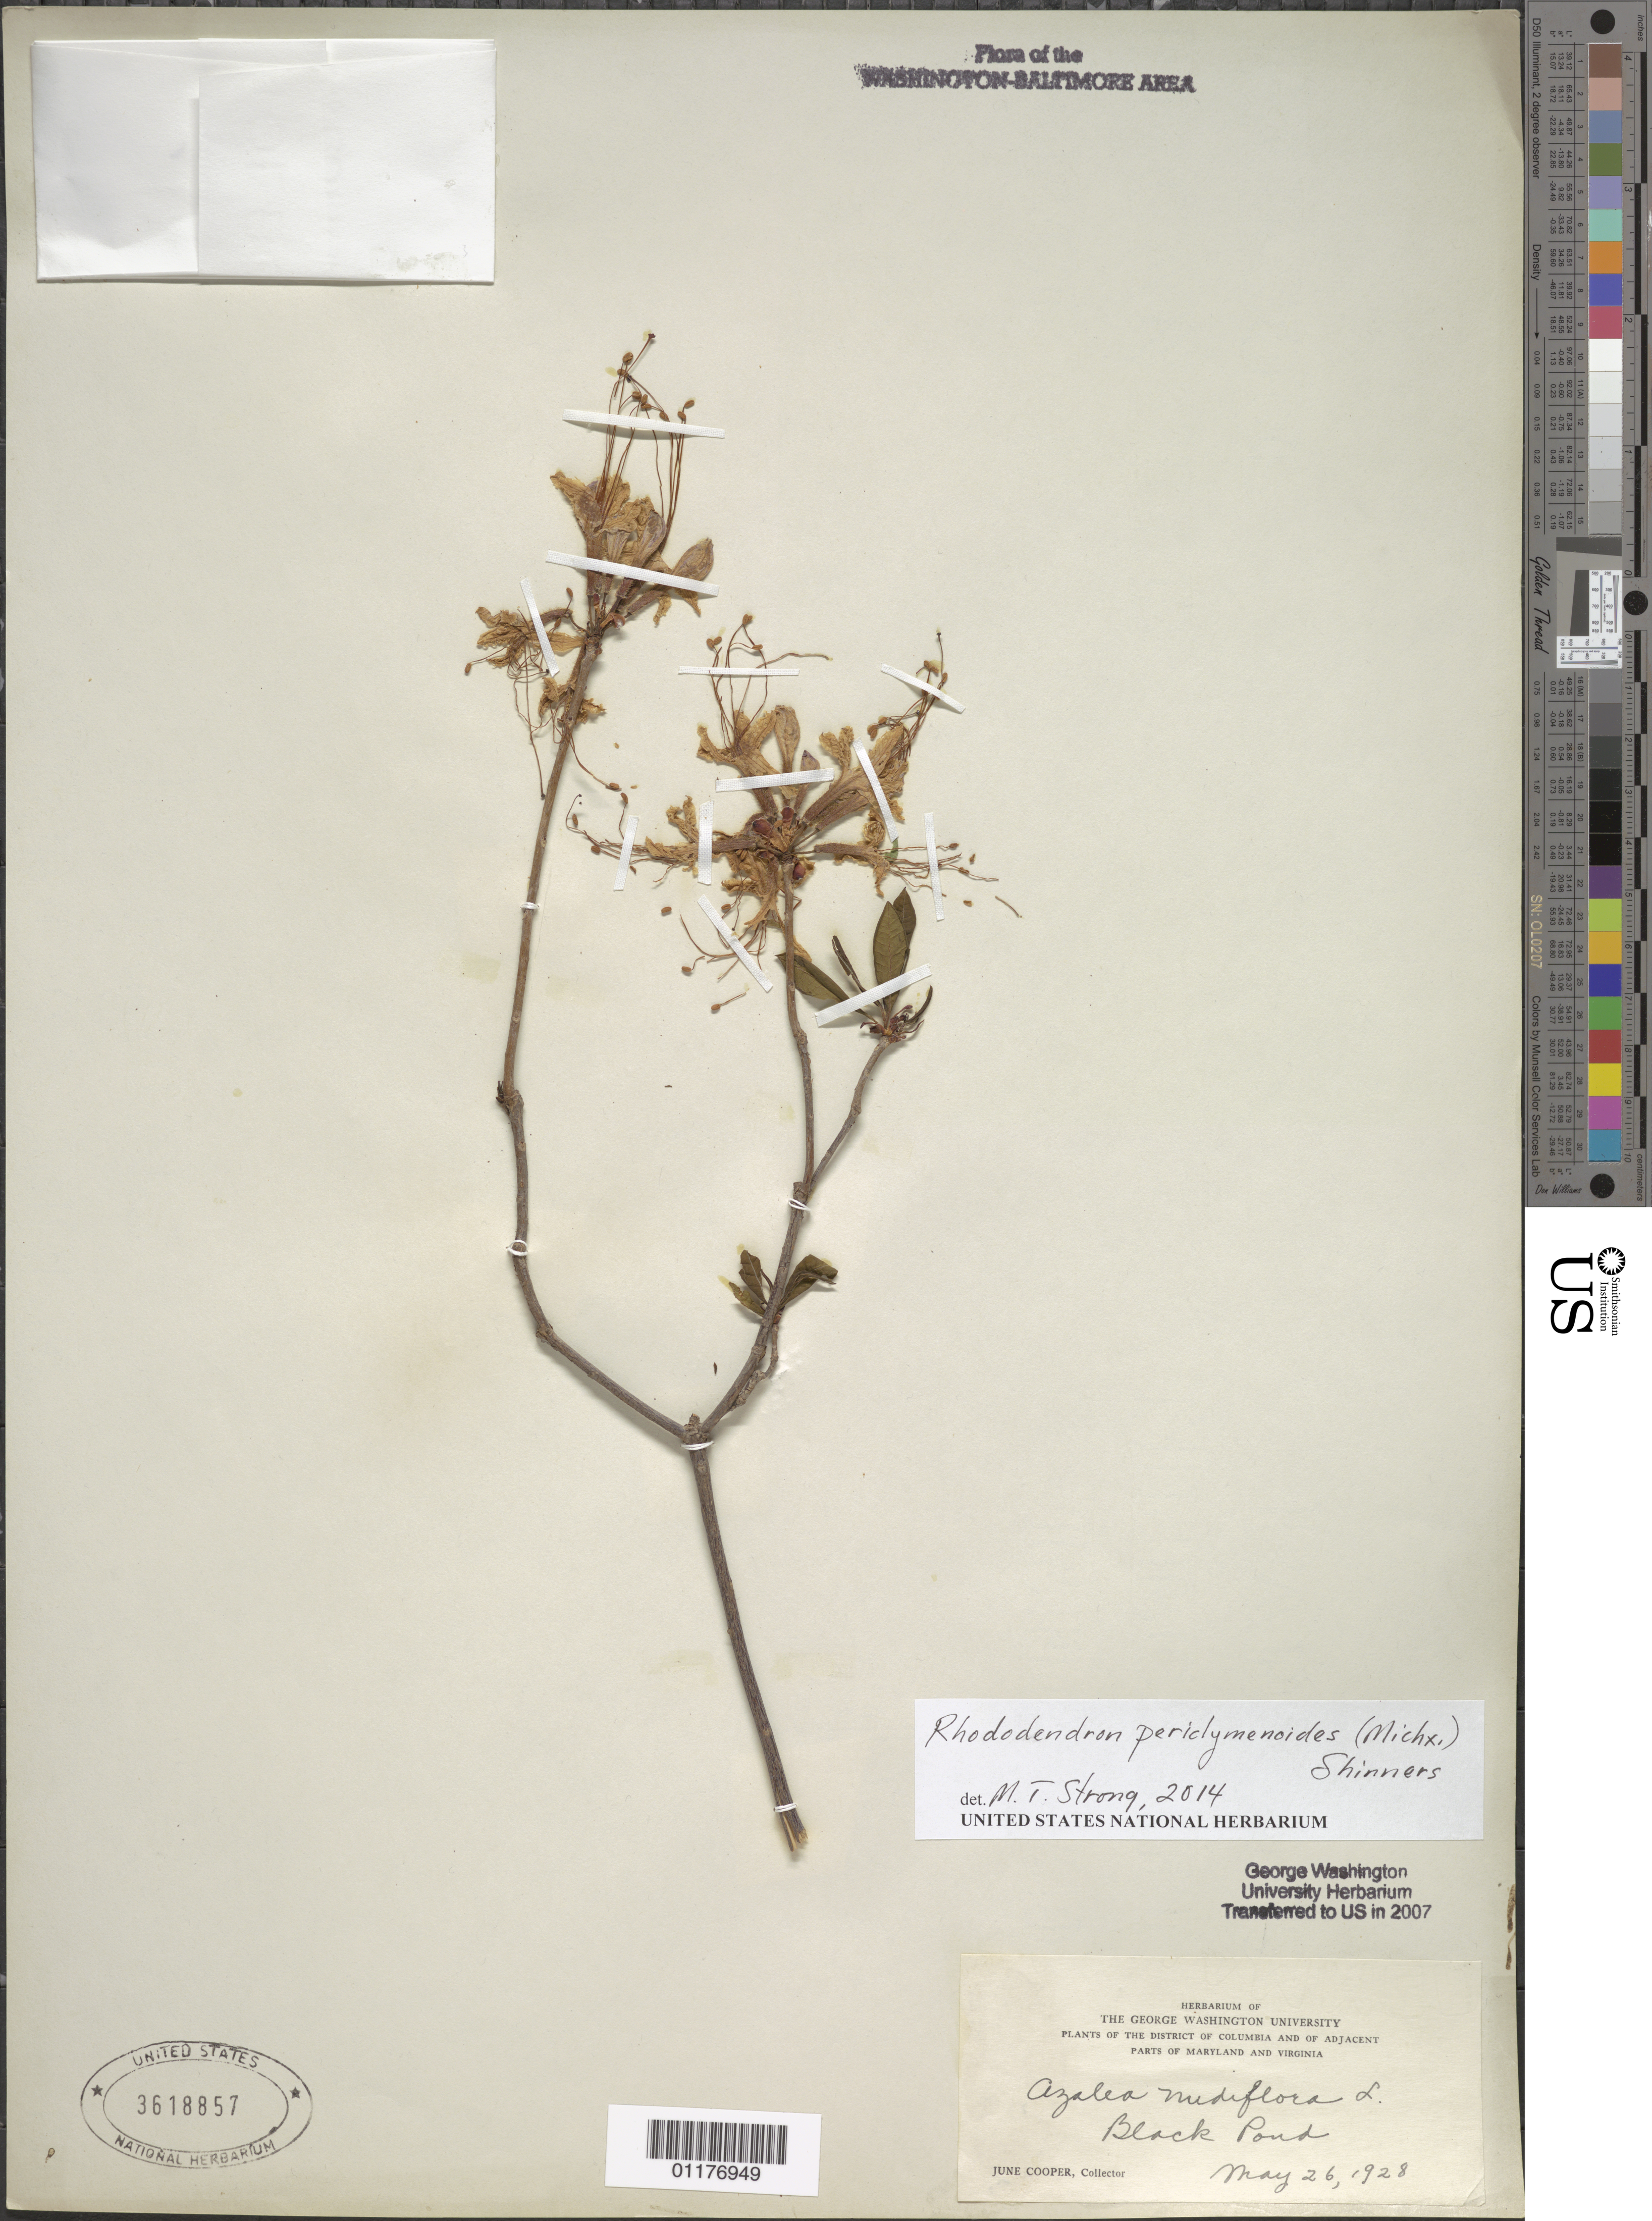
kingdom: Plantae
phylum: Tracheophyta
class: Magnoliopsida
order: Ericales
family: Ericaceae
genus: Rhododendron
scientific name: Rhododendron periclymenoides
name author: (Michx.) Shinners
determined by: Strong, M. T., (US), Smithsonian Institution - National Museum of Natural History (UNITED STATES)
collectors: J. Cooper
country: United States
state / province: Virginia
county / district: Fairfax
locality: Black Pond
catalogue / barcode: US 3618857